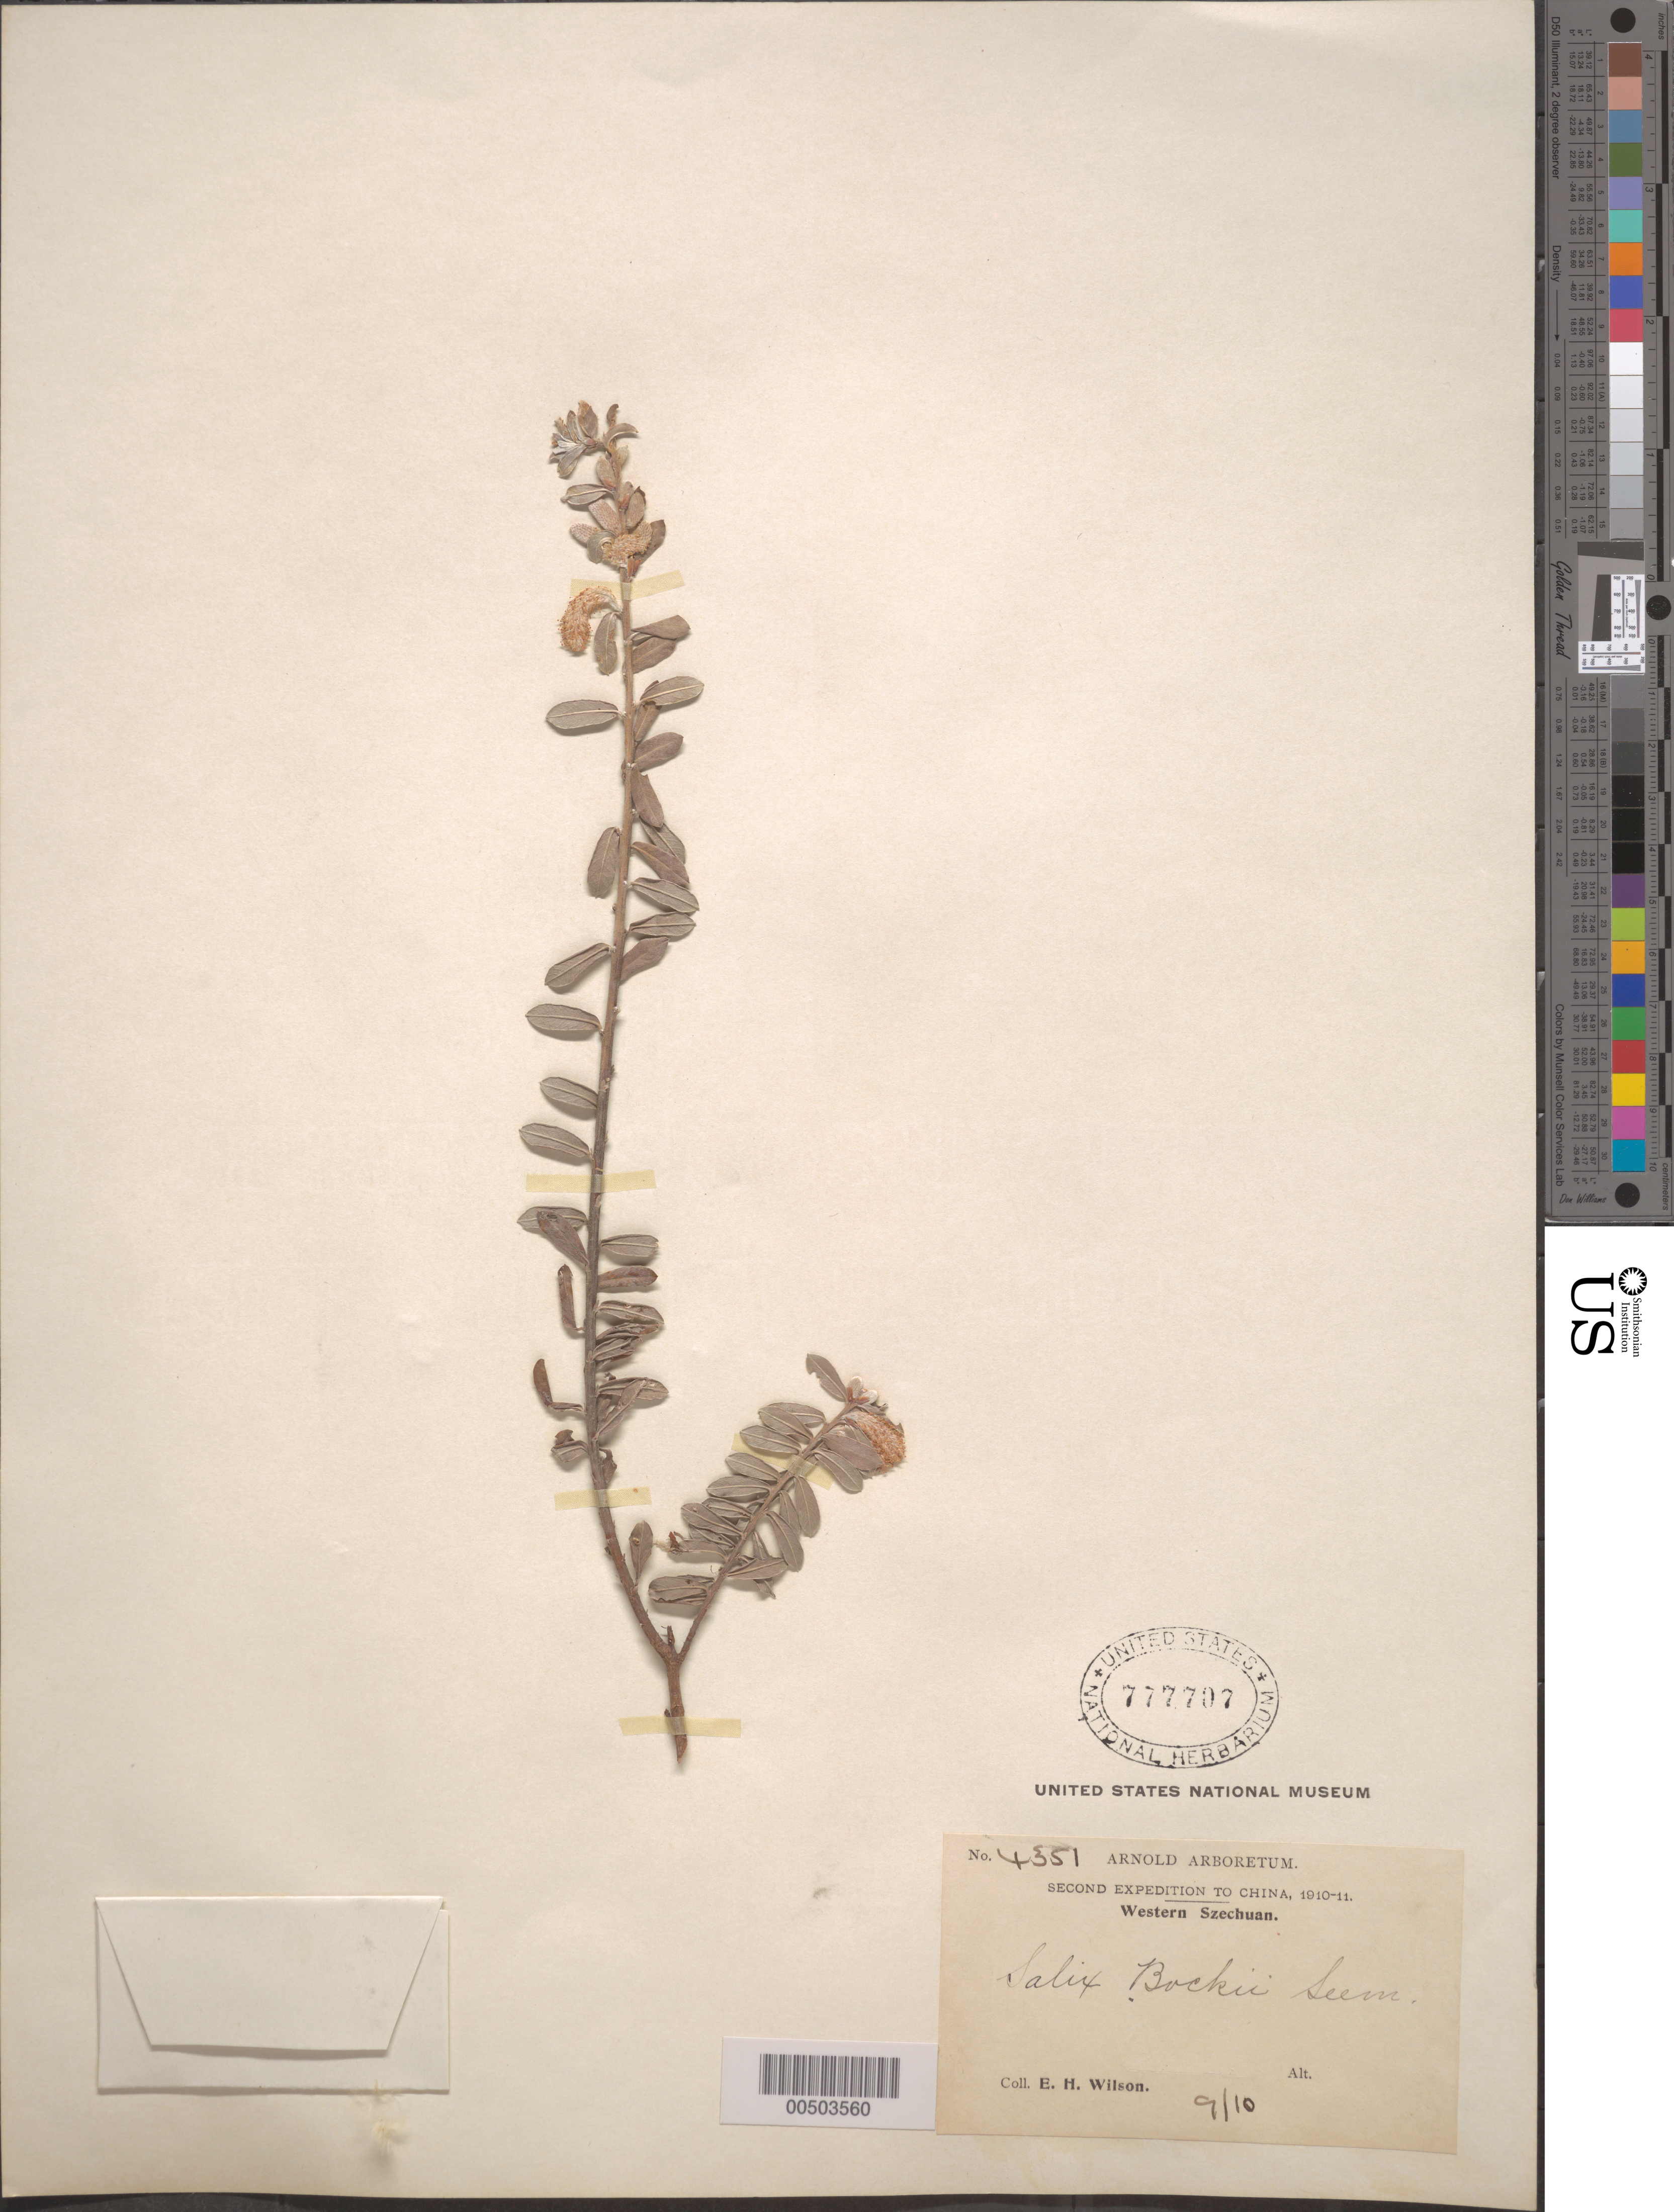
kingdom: Plantae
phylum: Tracheophyta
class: Magnoliopsida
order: Malpighiales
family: Salicaceae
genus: Salix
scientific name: Salix bockii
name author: Seemen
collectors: E. H. Wilson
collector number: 4351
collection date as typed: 1907 to -- --- 1909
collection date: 1907/1909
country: China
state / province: Sichuan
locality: Western Szechuan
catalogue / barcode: US 777707